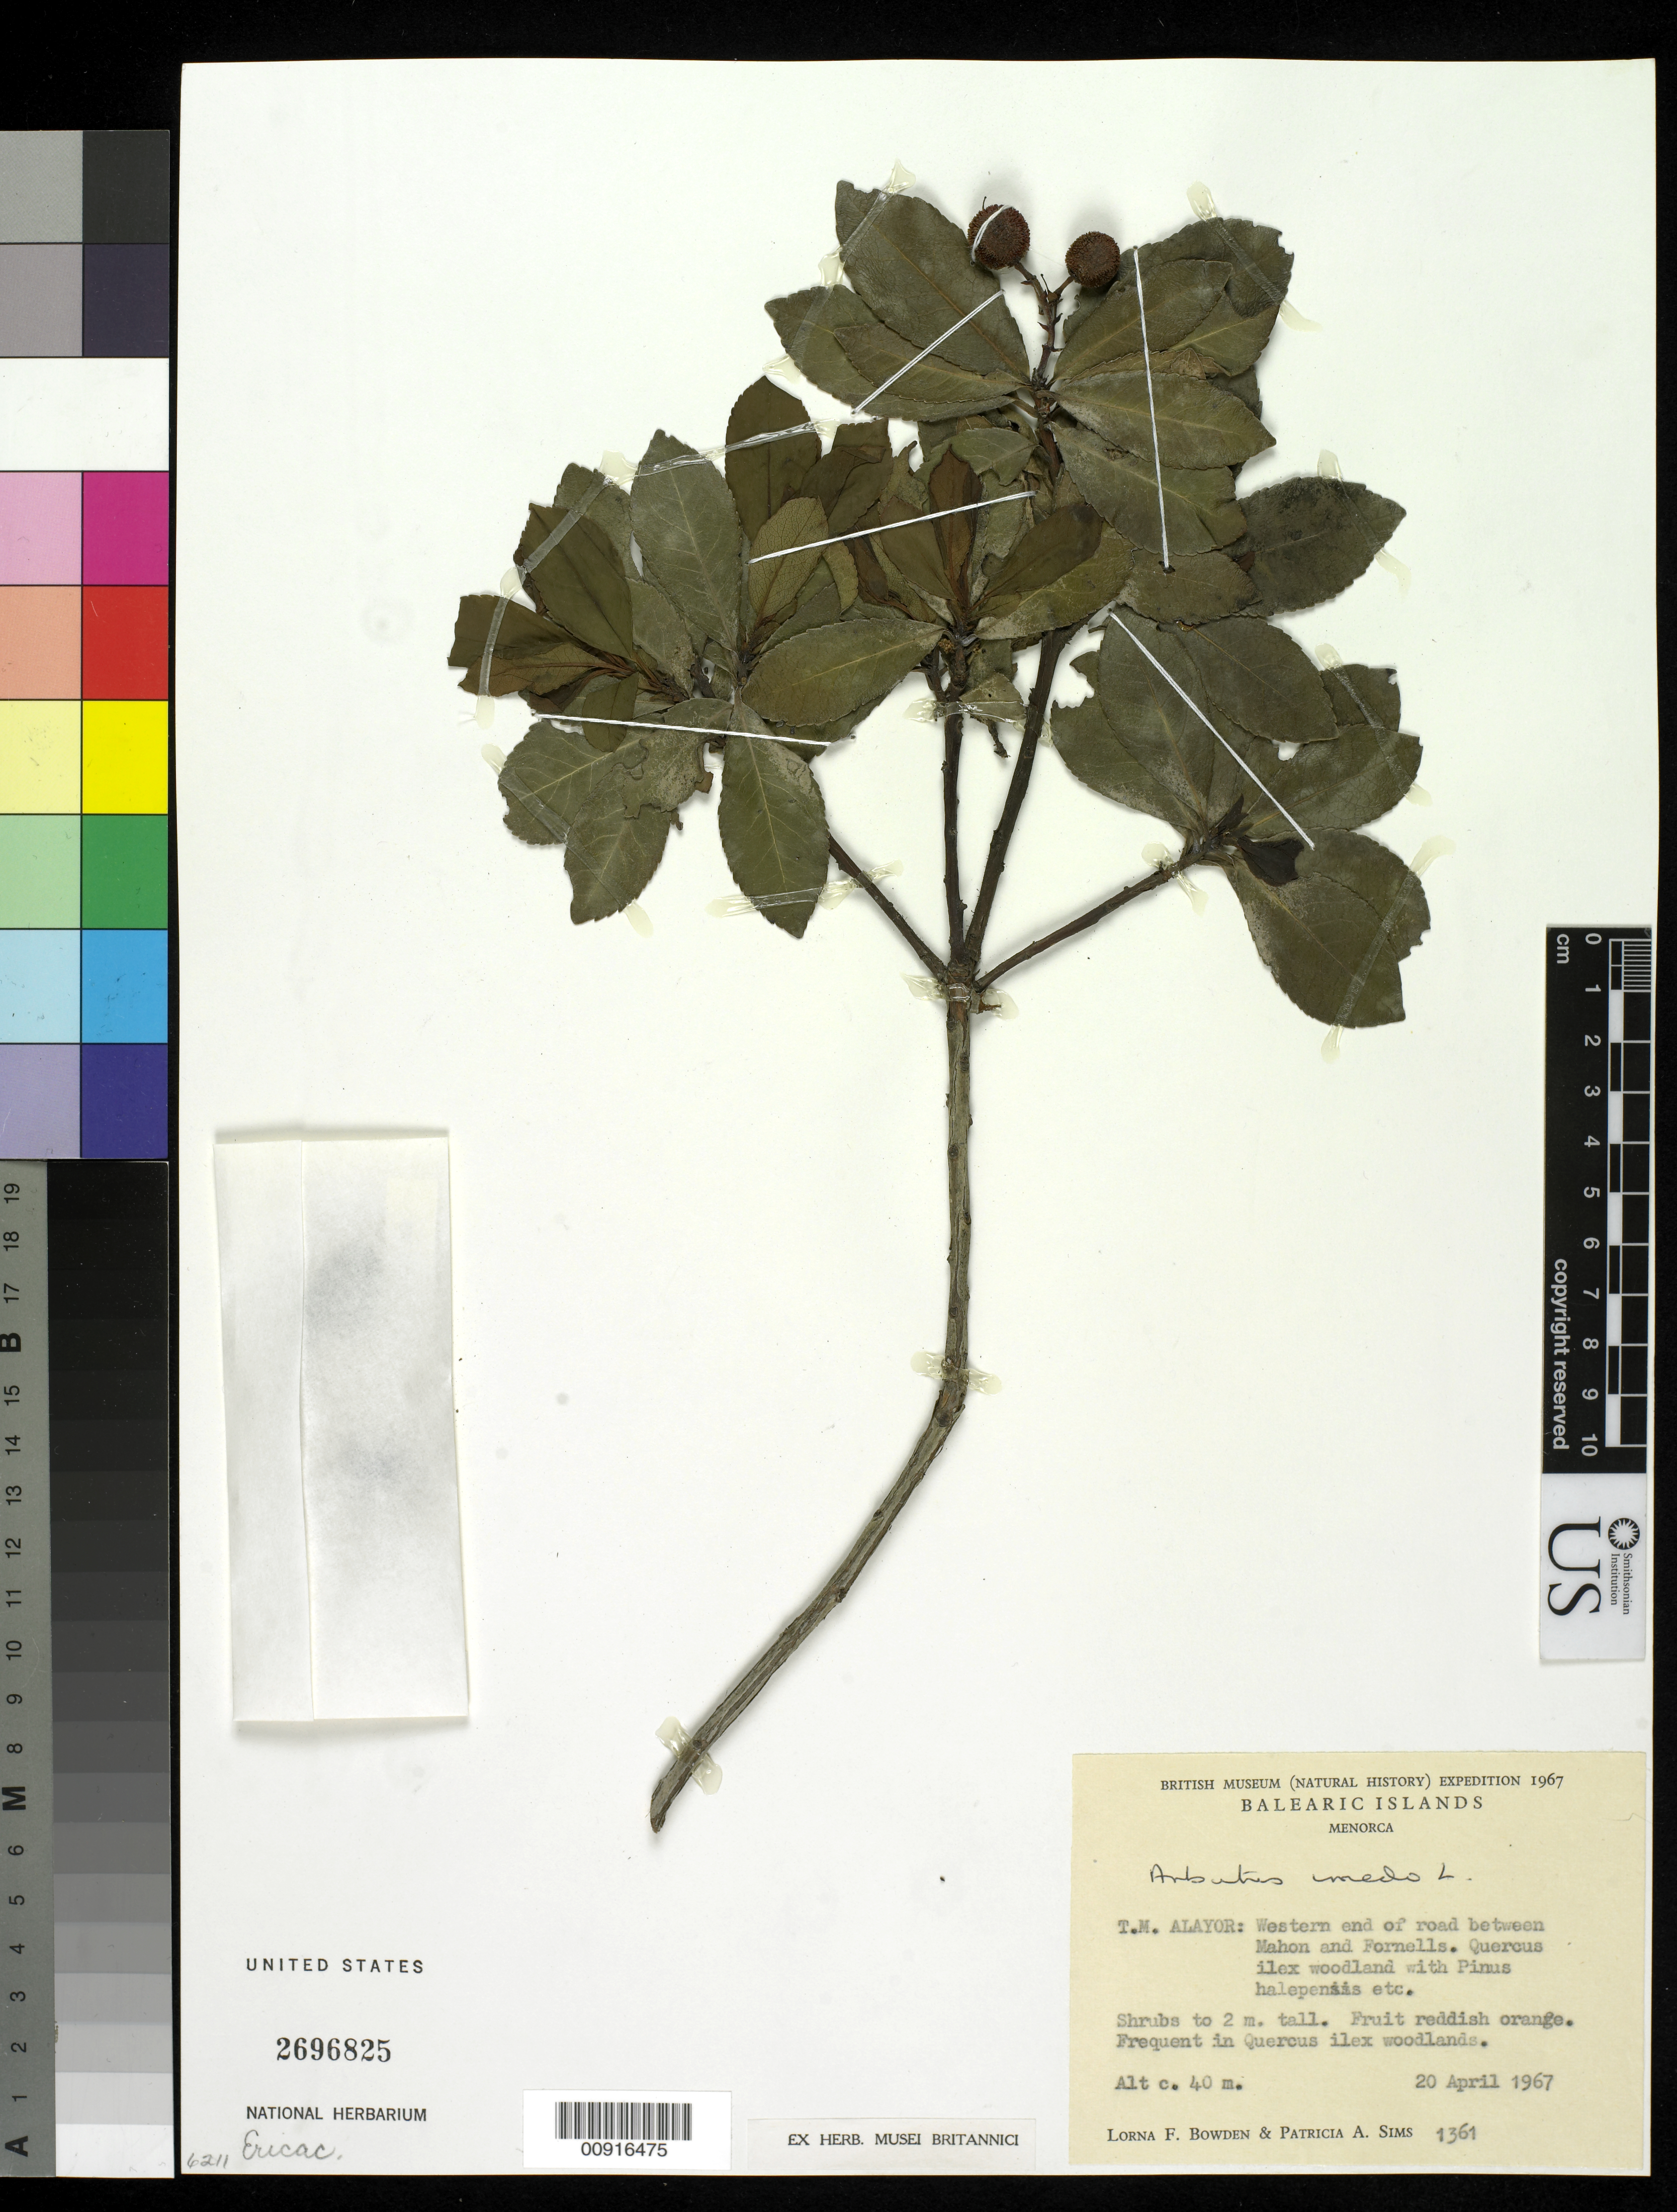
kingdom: Plantae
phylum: Tracheophyta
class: Magnoliopsida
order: Ericales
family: Ericaceae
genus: Arbutus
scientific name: Arbutus unedo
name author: L.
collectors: L. F. Bowden & P. A. Sims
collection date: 1967-04-20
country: Spain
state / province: Islas Baleares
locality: Balearic Islands: T.M. Alayon: Western end of road between Mahon and Fornells. Quercus ilex woodland with Pinus halepensis, etc. Alt c 40 m.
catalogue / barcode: US 2696825